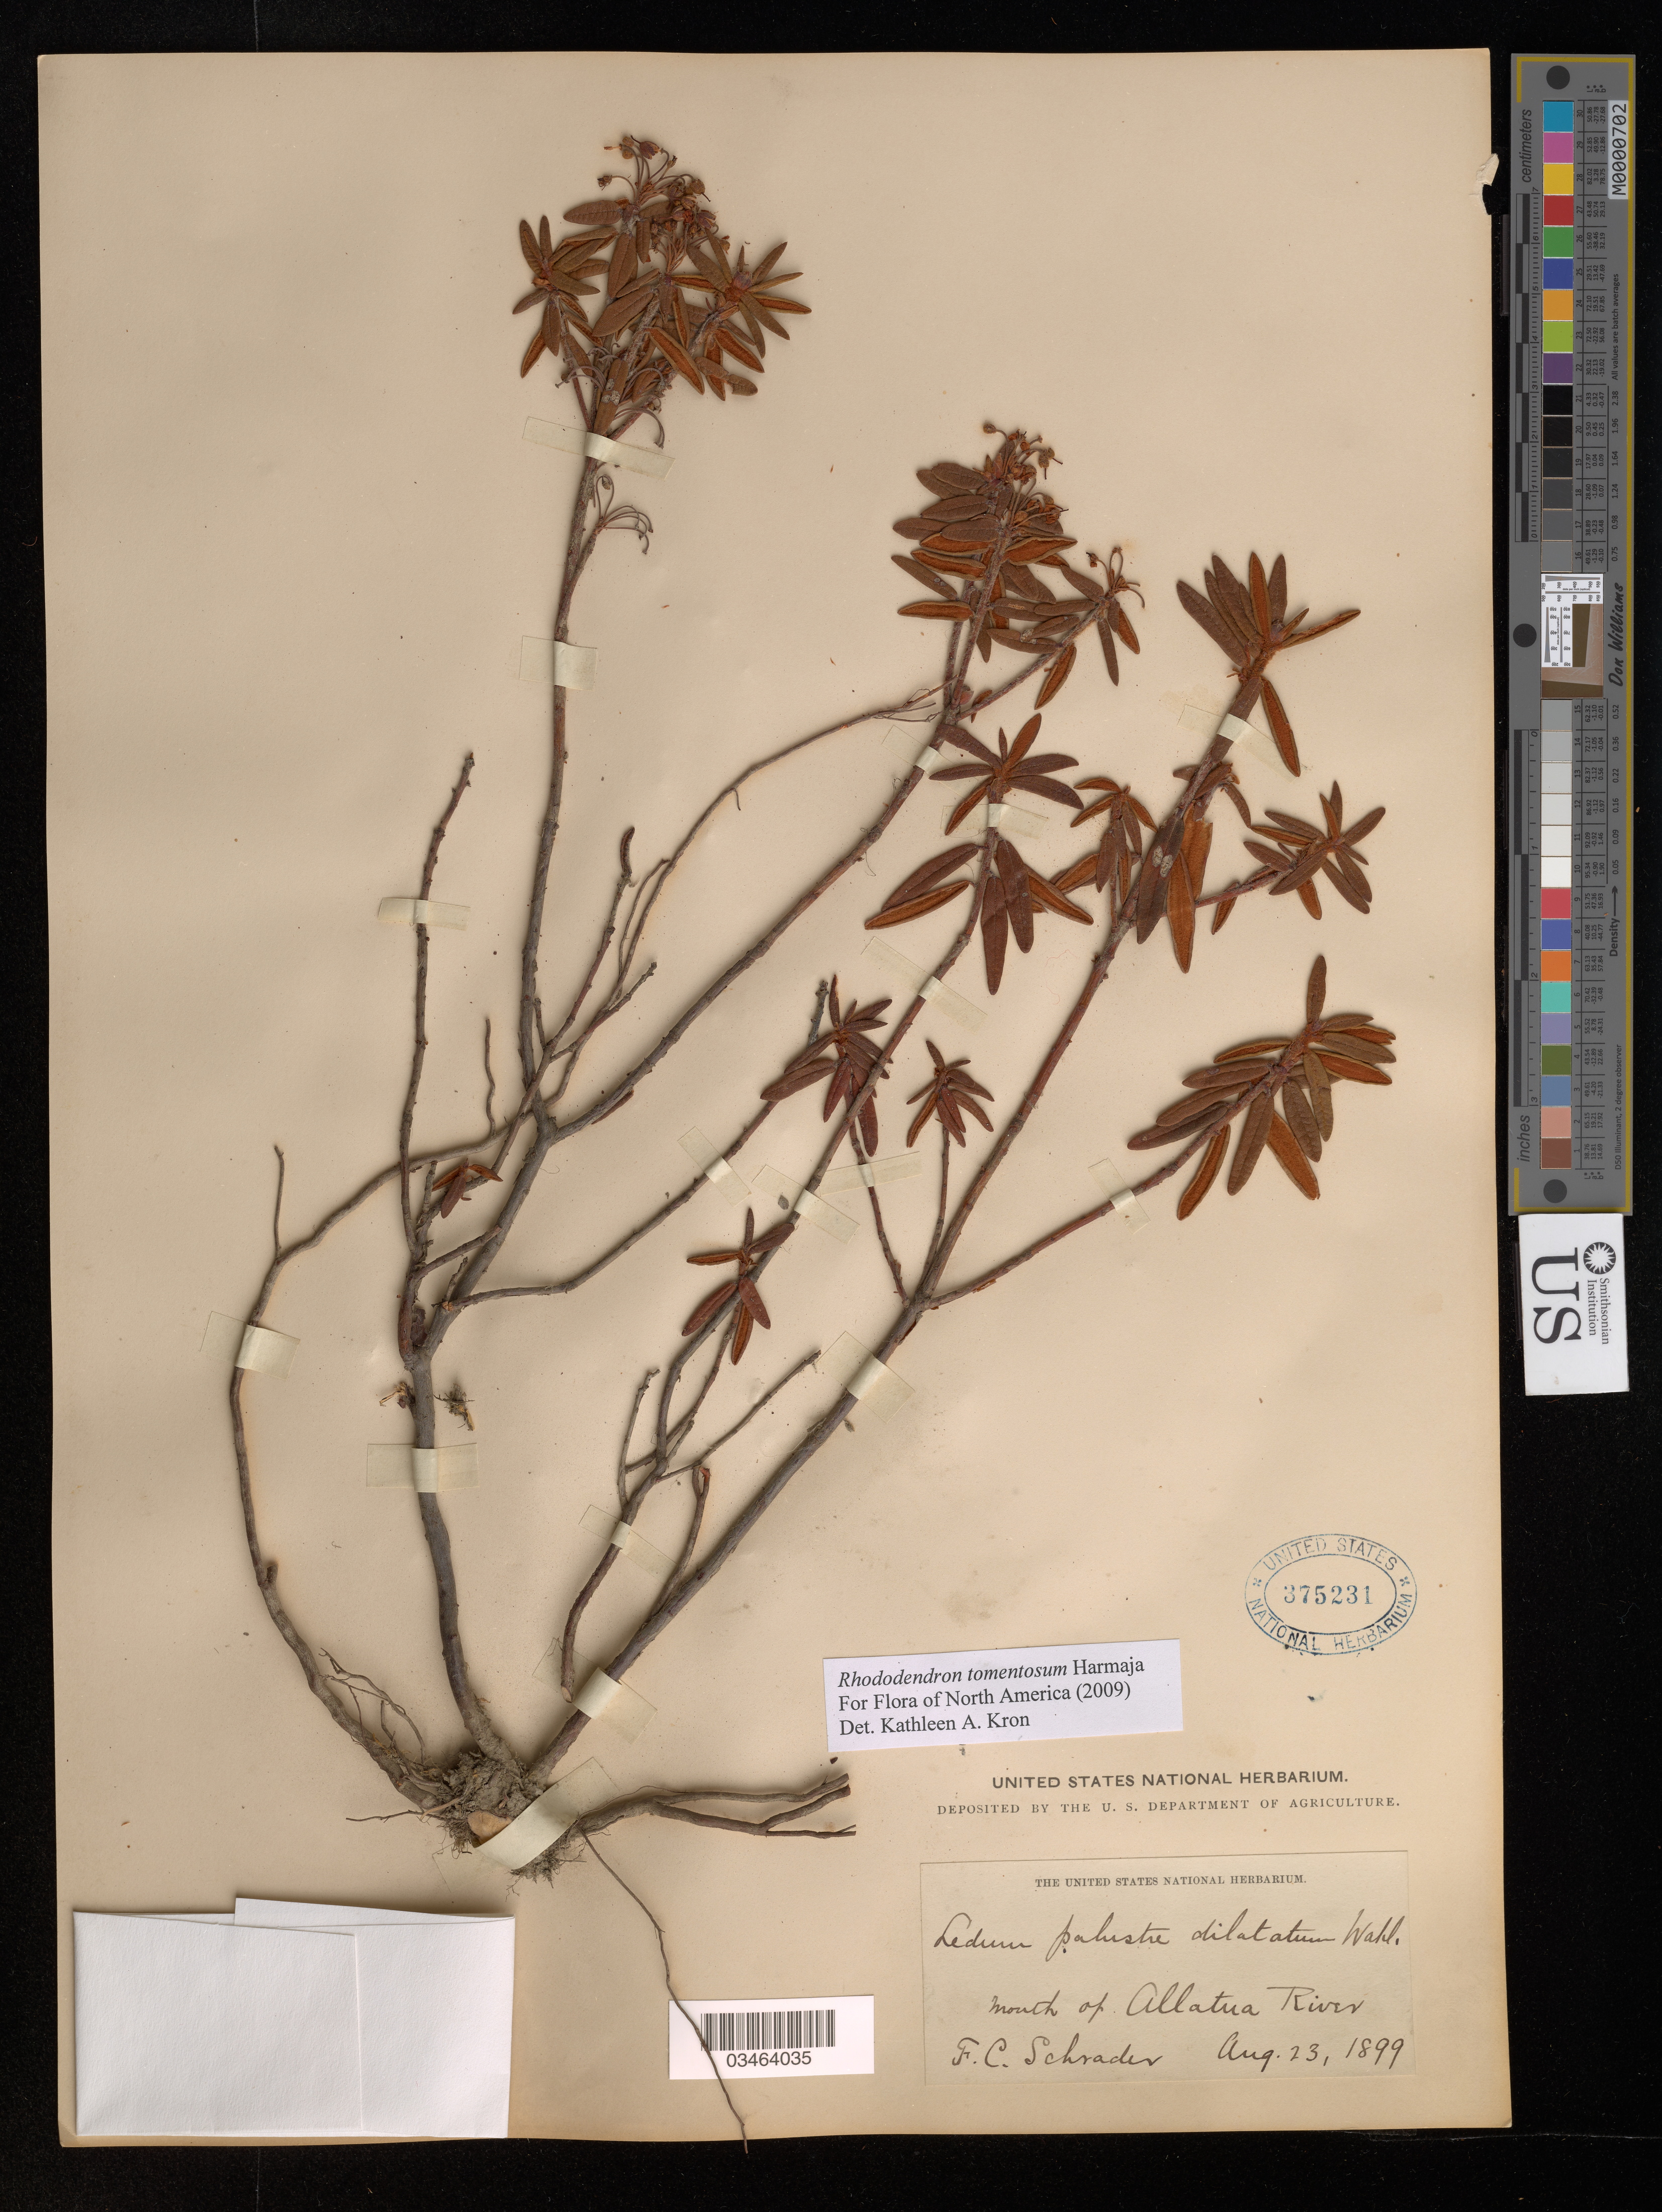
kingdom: Plantae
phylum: Tracheophyta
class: Magnoliopsida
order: Ericales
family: Ericaceae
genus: Rhododendron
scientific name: Rhododendron tomentosum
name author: Harmaja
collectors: F. C. Schrader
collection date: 1899-08-23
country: United States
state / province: Alaska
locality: Mouth of Allatua River.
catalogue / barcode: US 375231